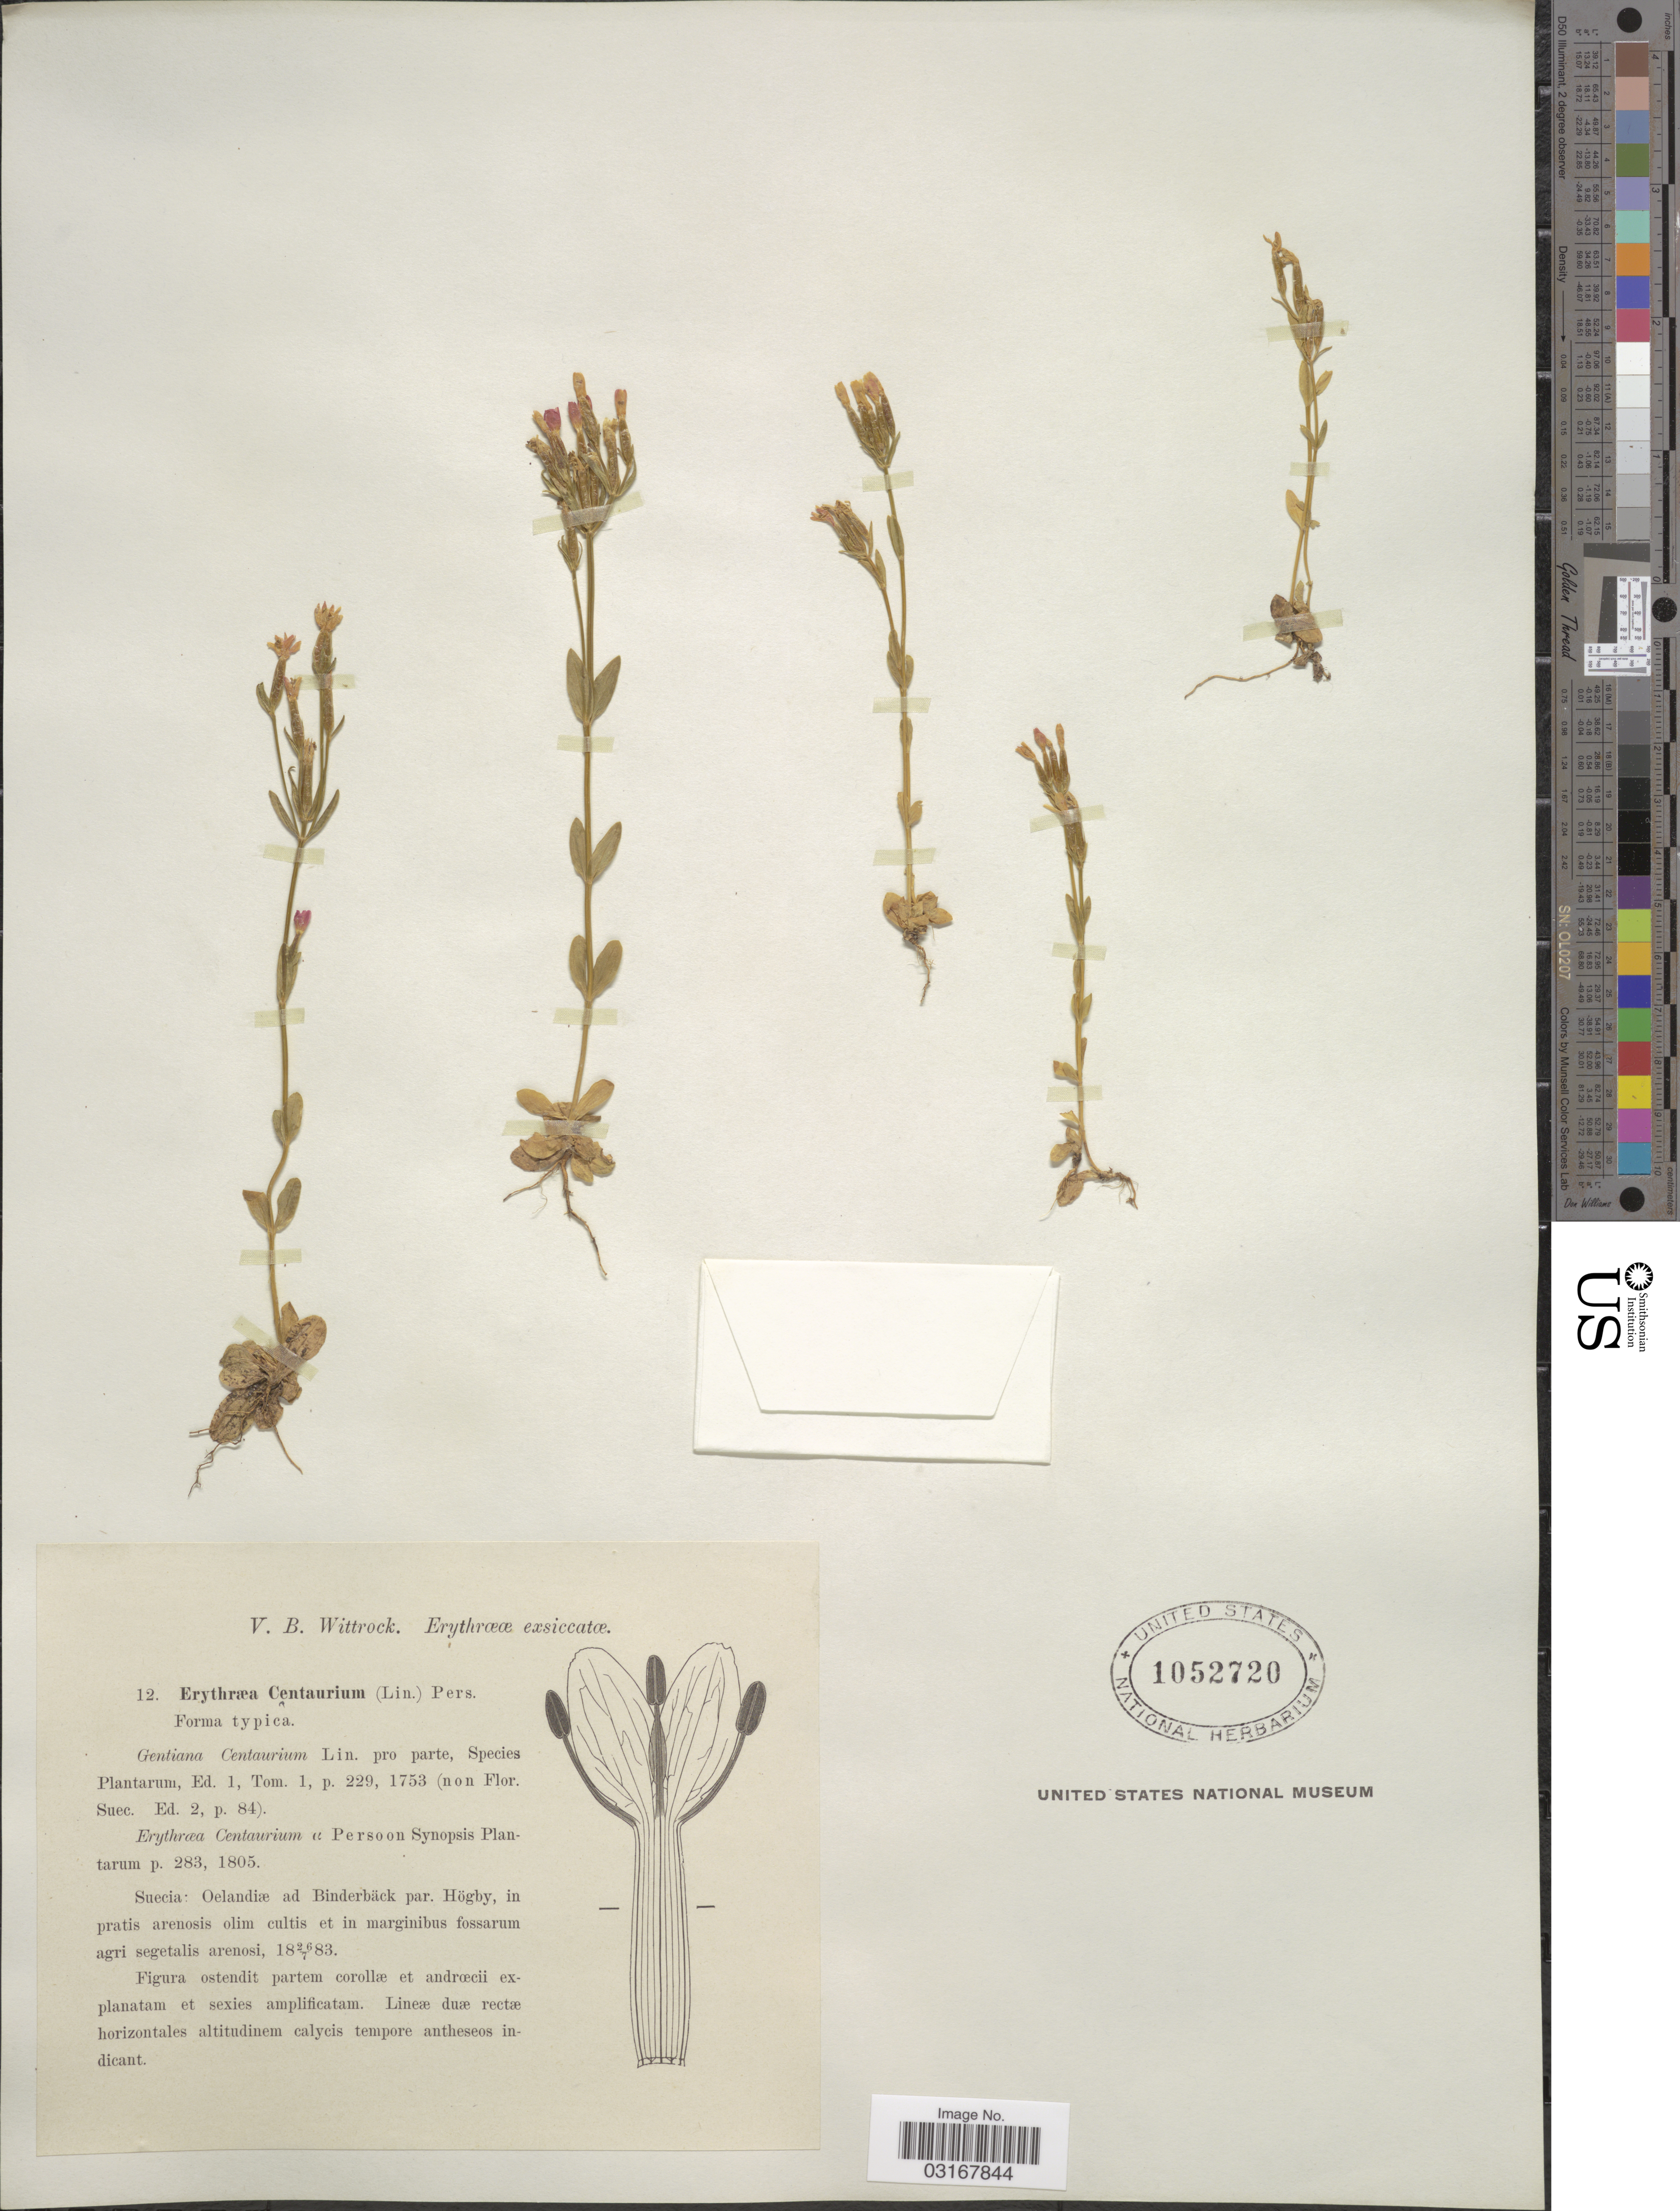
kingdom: Plantae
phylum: Tracheophyta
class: Magnoliopsida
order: Gentianales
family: Gentianaceae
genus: Centaurium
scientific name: Centaurium umbellatum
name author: Gilib.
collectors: V. Wittrock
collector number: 12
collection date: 1883-07-26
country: Sweden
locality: Oelandiæ ad Binderbäck par. Högby, in pratis arenosis olim cultis et in marginibus fossarum agri segetalis arenosi.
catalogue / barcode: US 1052720